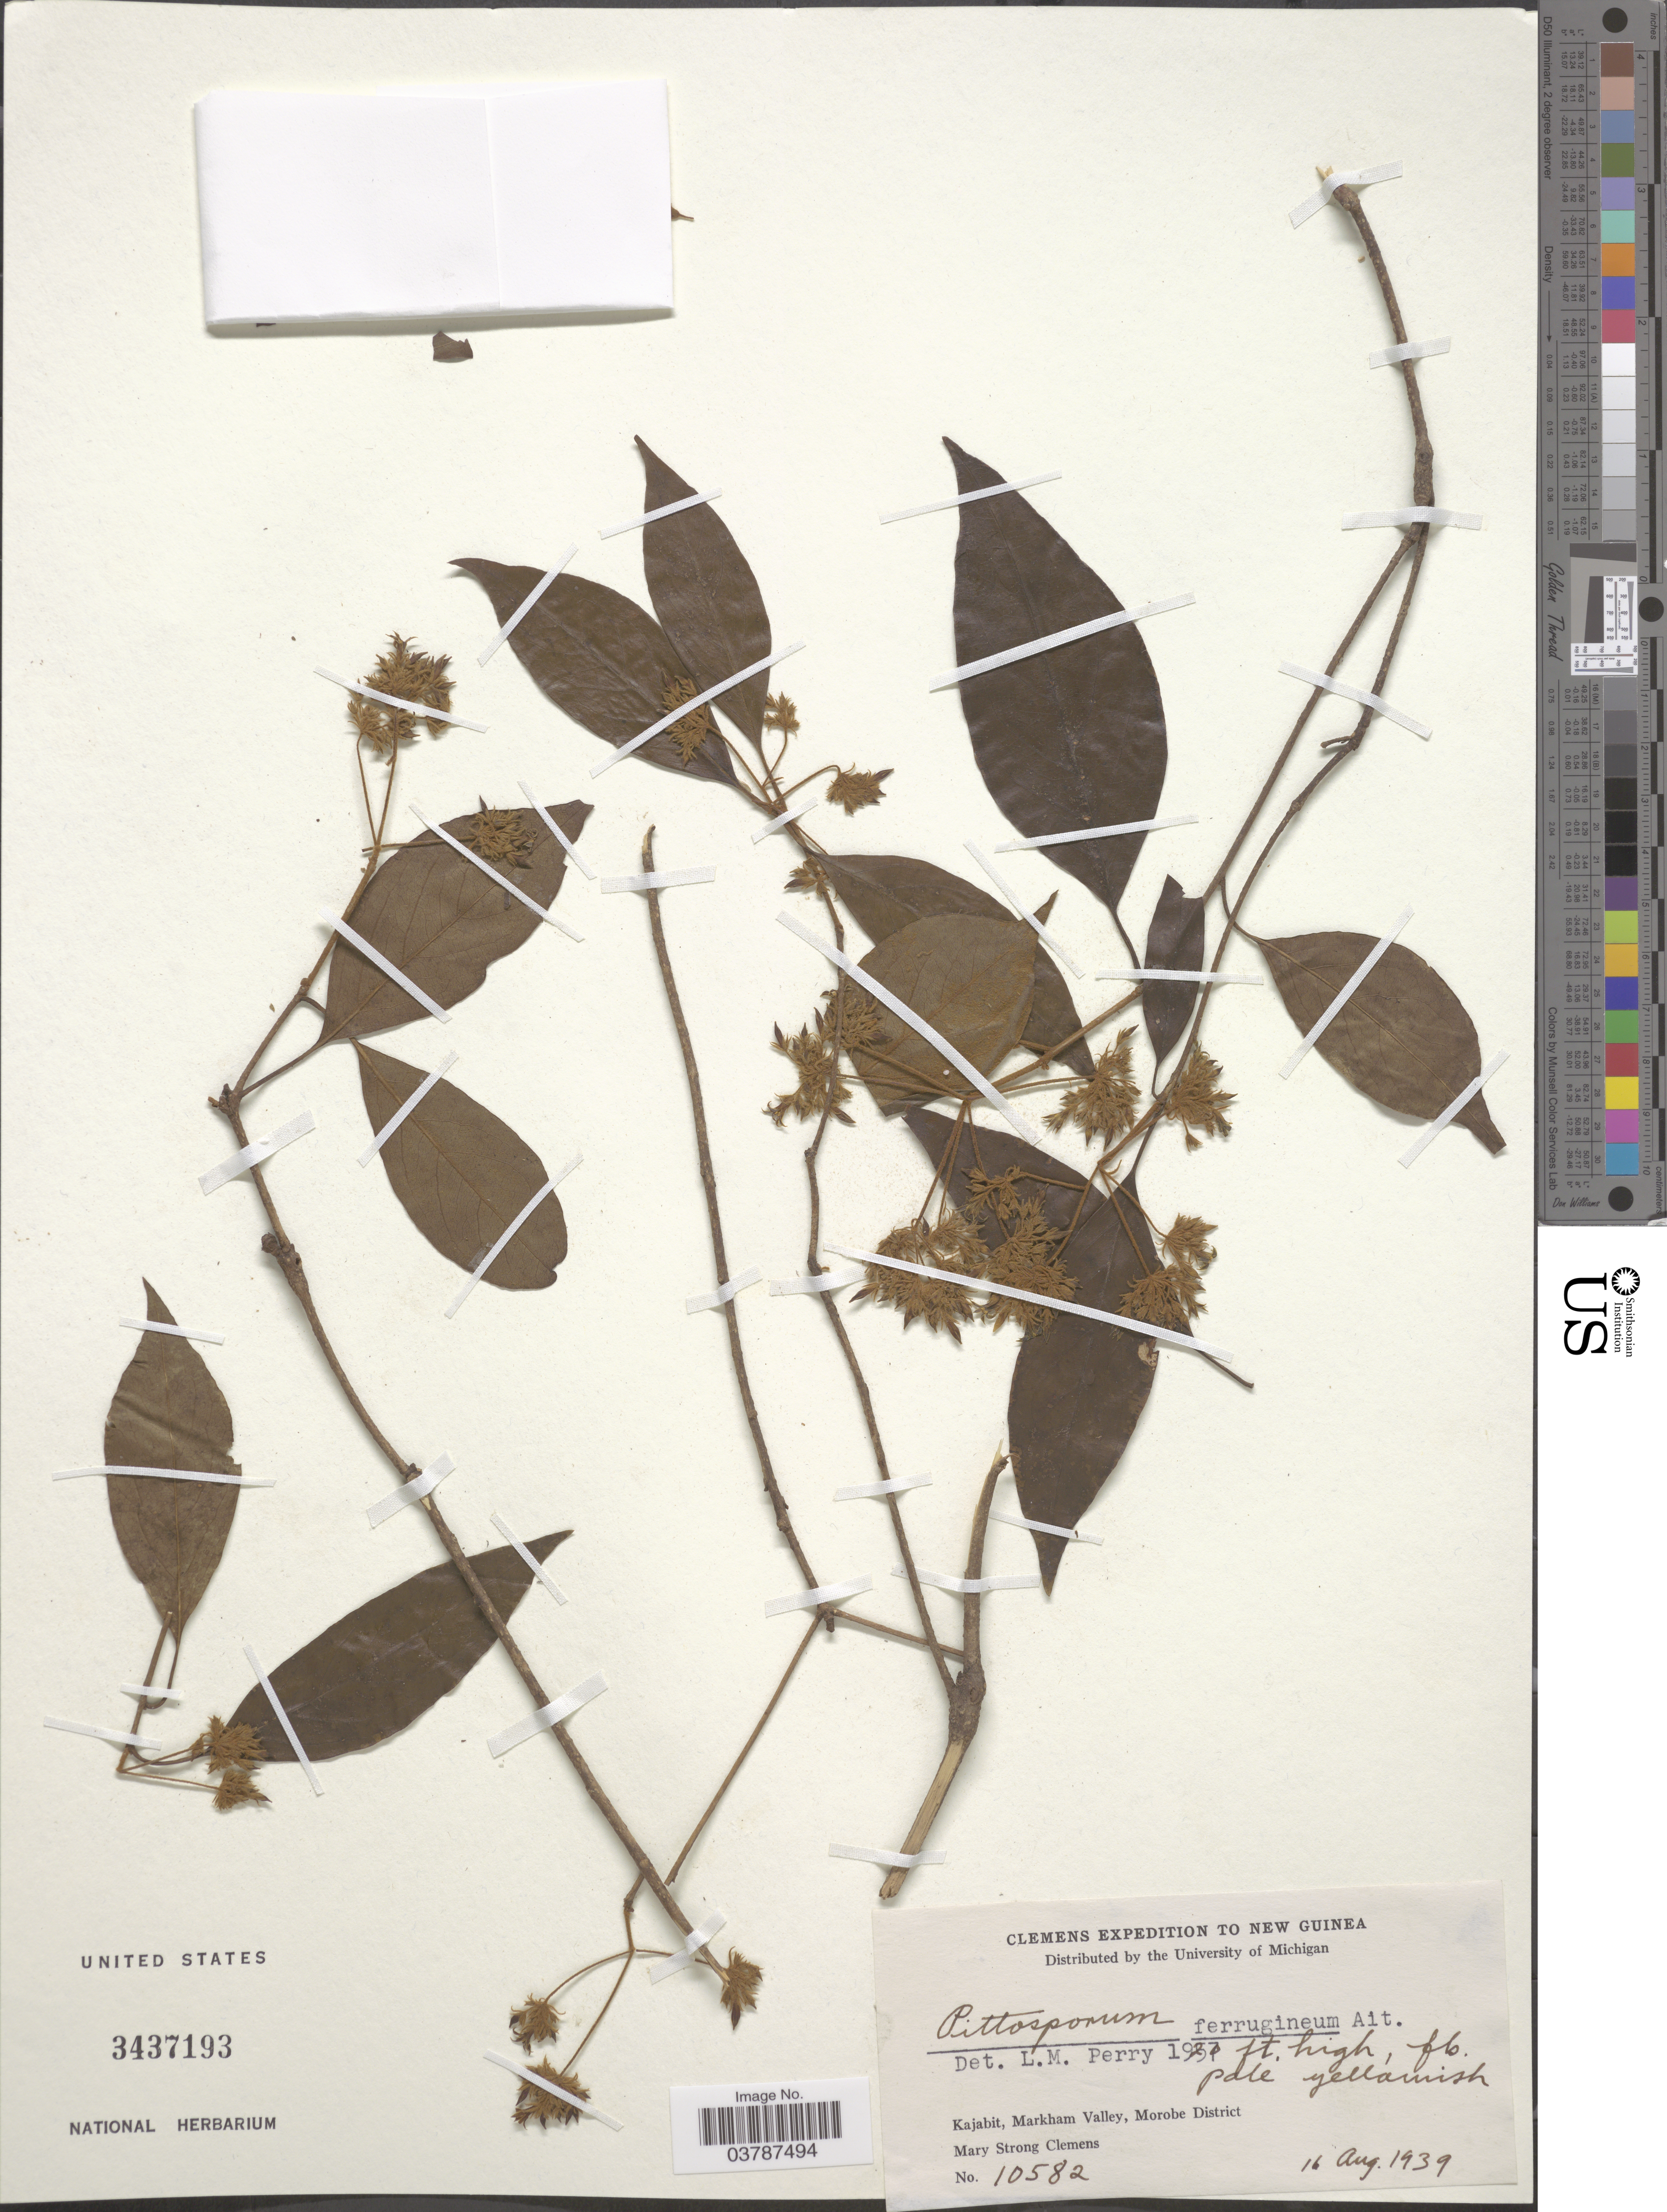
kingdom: Plantae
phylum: Tracheophyta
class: Magnoliopsida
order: Apiales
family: Pittosporaceae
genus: Pittosporum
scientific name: Pittosporum ferrugineum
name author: Dryand. ex Aiton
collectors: M. S. Clemens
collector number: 10582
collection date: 1939-08-16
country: Papua New Guinea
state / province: Morobe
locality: New Guinea. Kajabit, Markham Valley, Morobe District.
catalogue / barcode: US 3437193